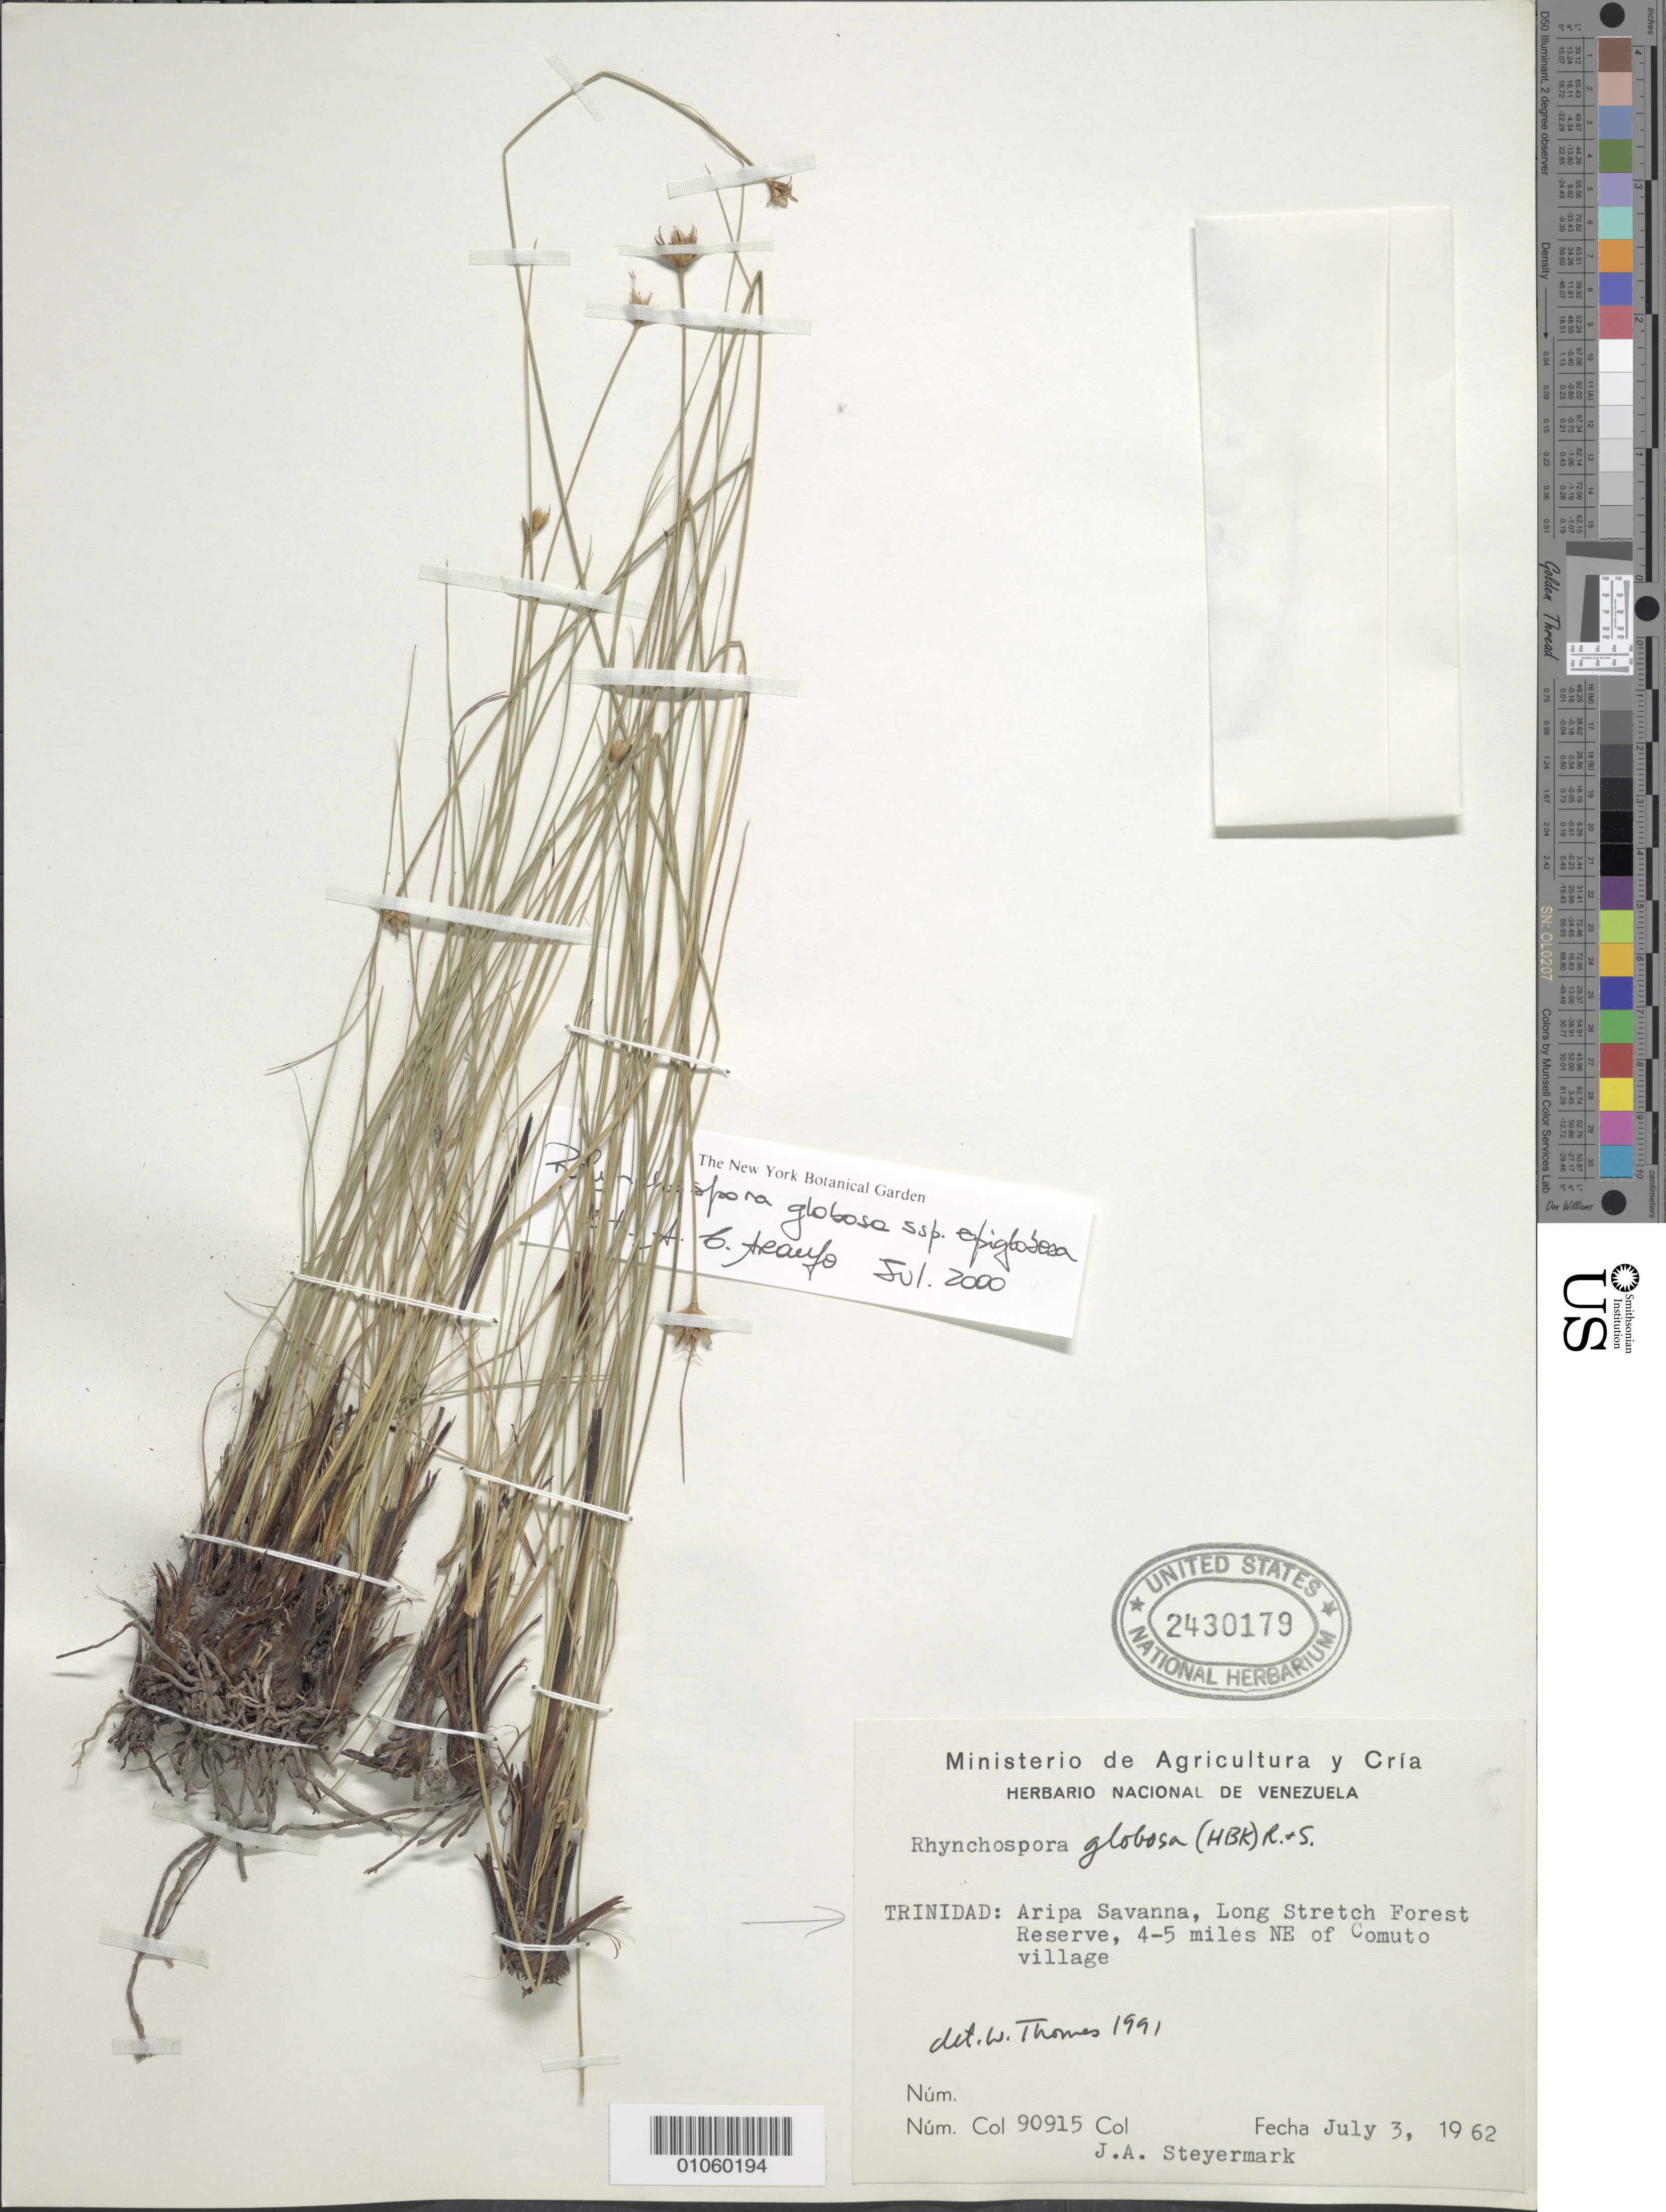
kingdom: Plantae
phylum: Tracheophyta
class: Liliopsida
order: Poales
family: Cyperaceae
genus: Rhynchospora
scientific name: Rhynchospora globosa var. globosa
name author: (Kunth) Roem. & Schult.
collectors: J. Steyermark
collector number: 90915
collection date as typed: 03 Jul 1962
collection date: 1962-07-03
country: Trinidad and Tobago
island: Trinidad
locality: Aripa Savanna, Long Stretch Forest Reserve, 4-5 miles NE of Comuto village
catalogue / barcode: US 2430179